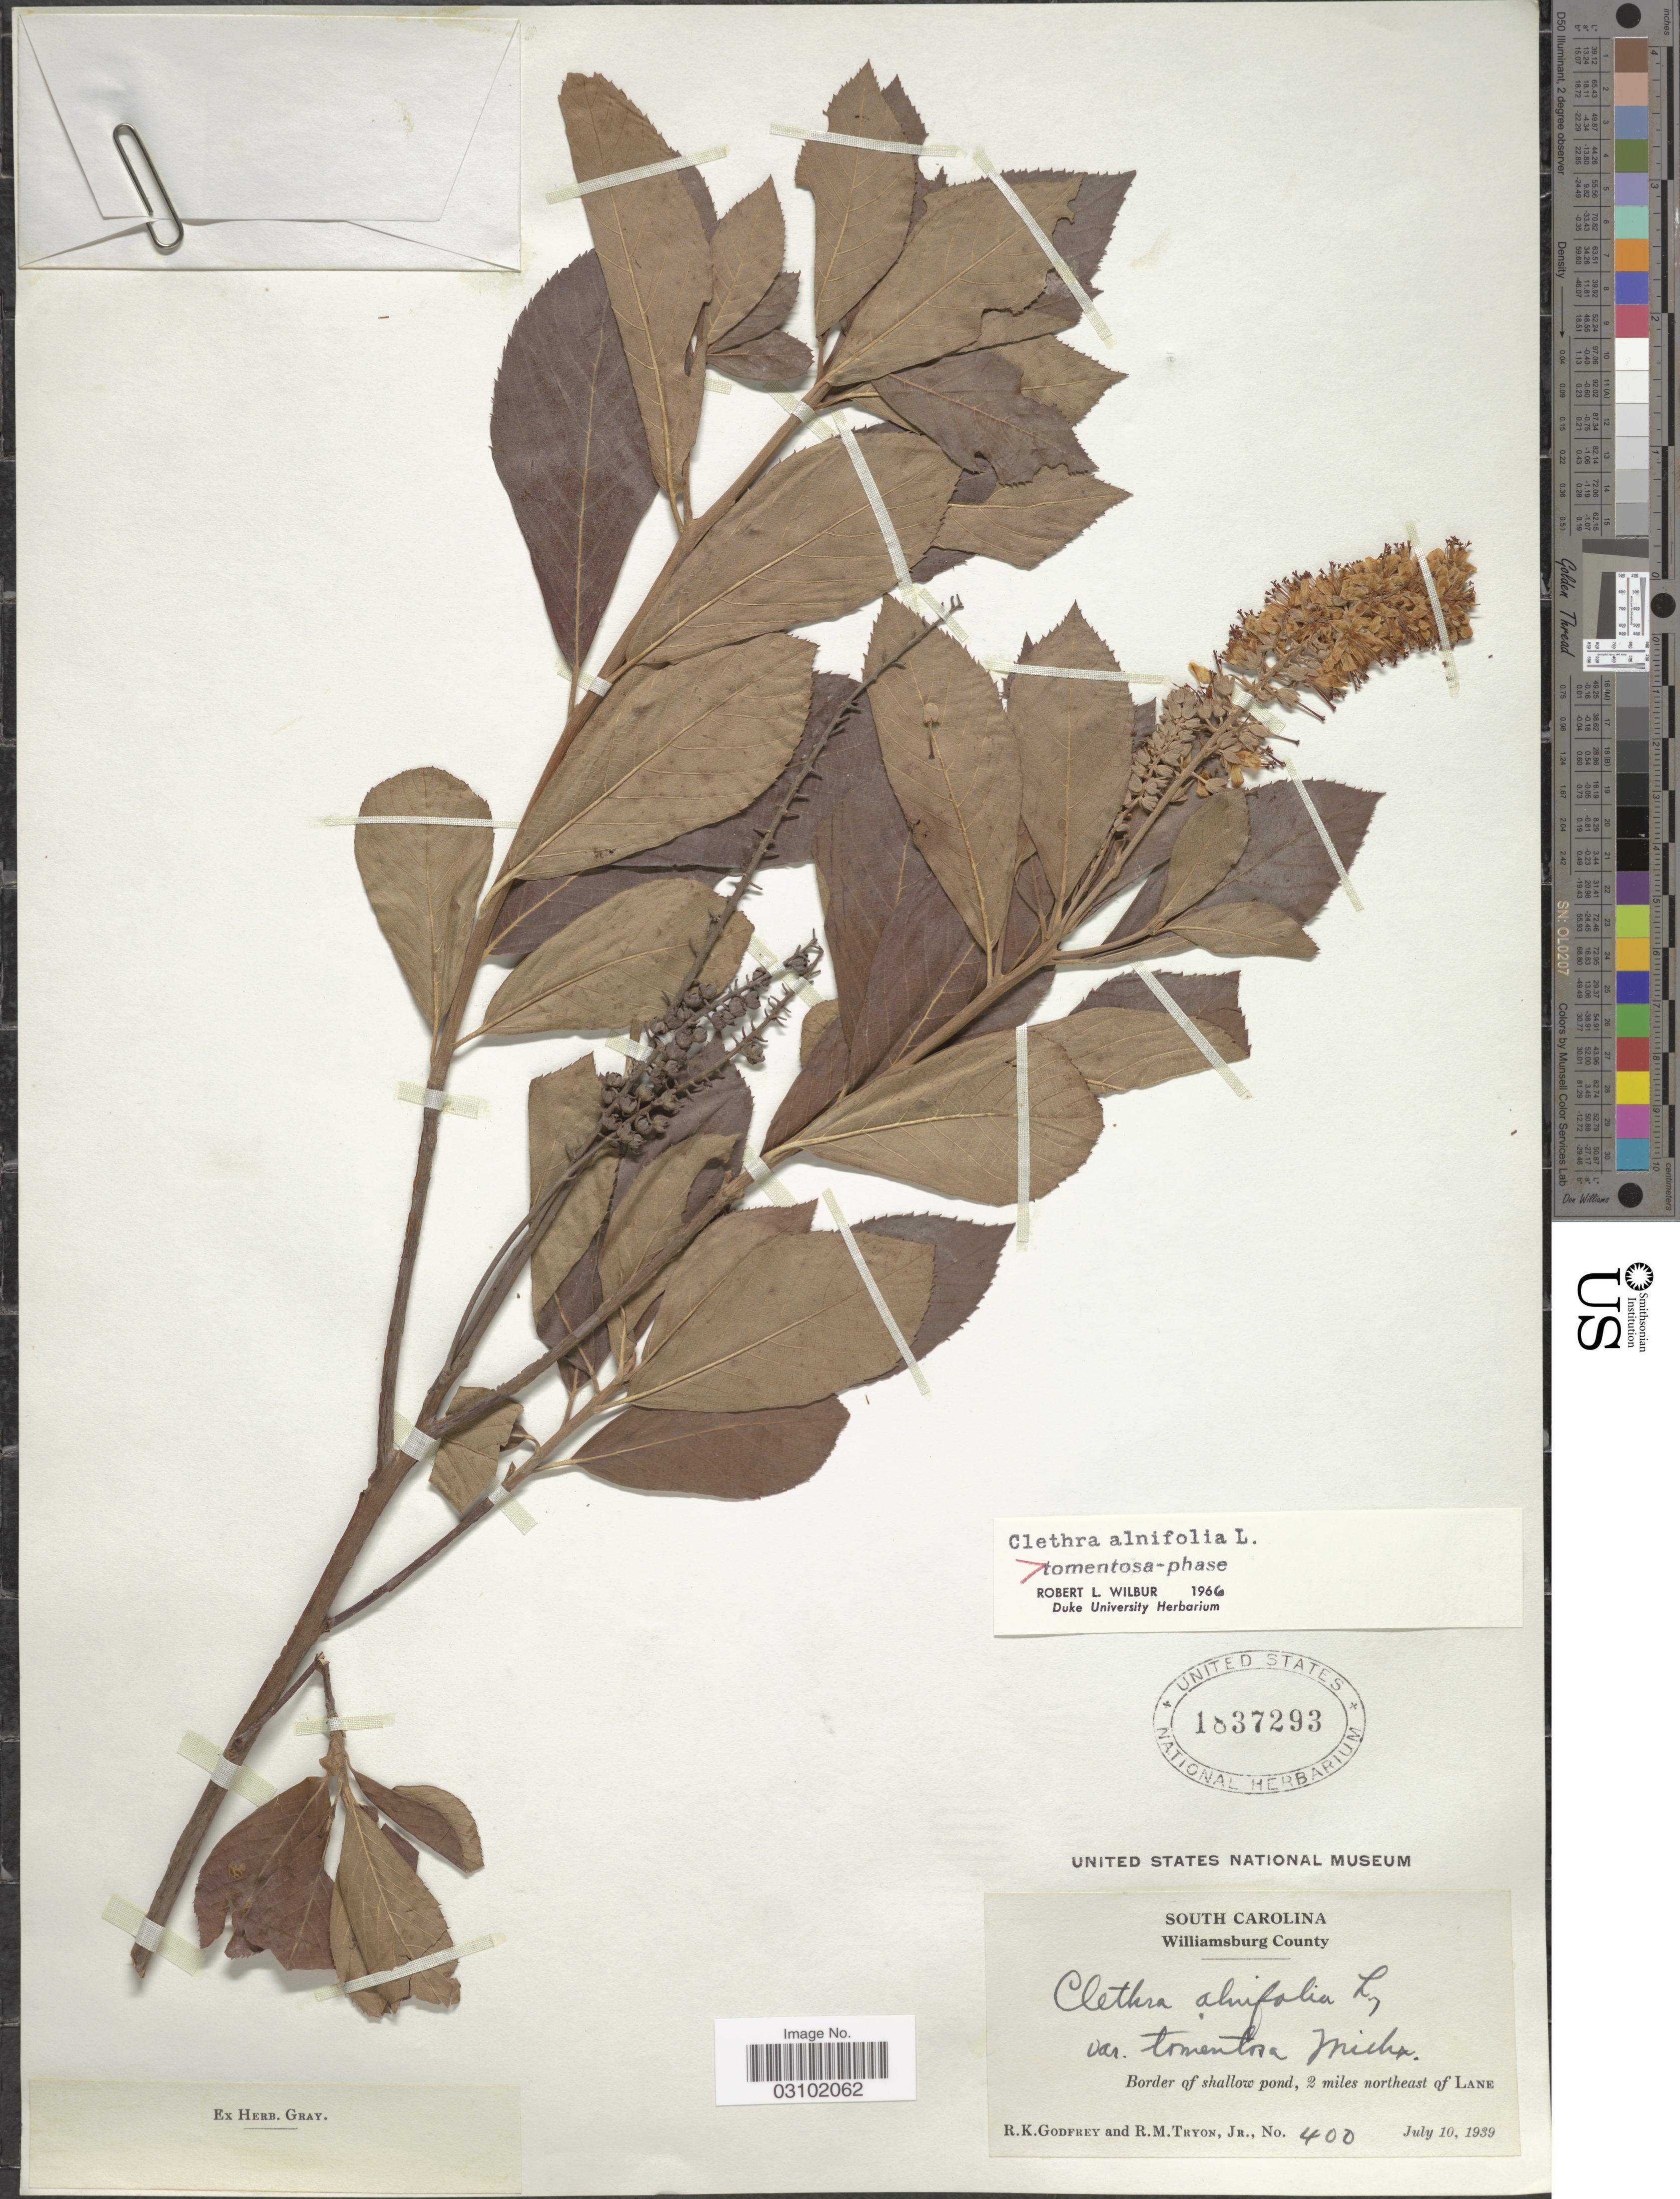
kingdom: Plantae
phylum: Tracheophyta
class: Magnoliopsida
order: Ericales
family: Clethraceae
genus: Clethra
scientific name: Clethra alnifolia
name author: L.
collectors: R. K. Godfrey & R. Tryon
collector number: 400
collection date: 1939-07-10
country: United States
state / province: South Carolina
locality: Williamsburg County. Border of shallow pond, 2 miles northeast of Lane.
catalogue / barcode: US 1837293